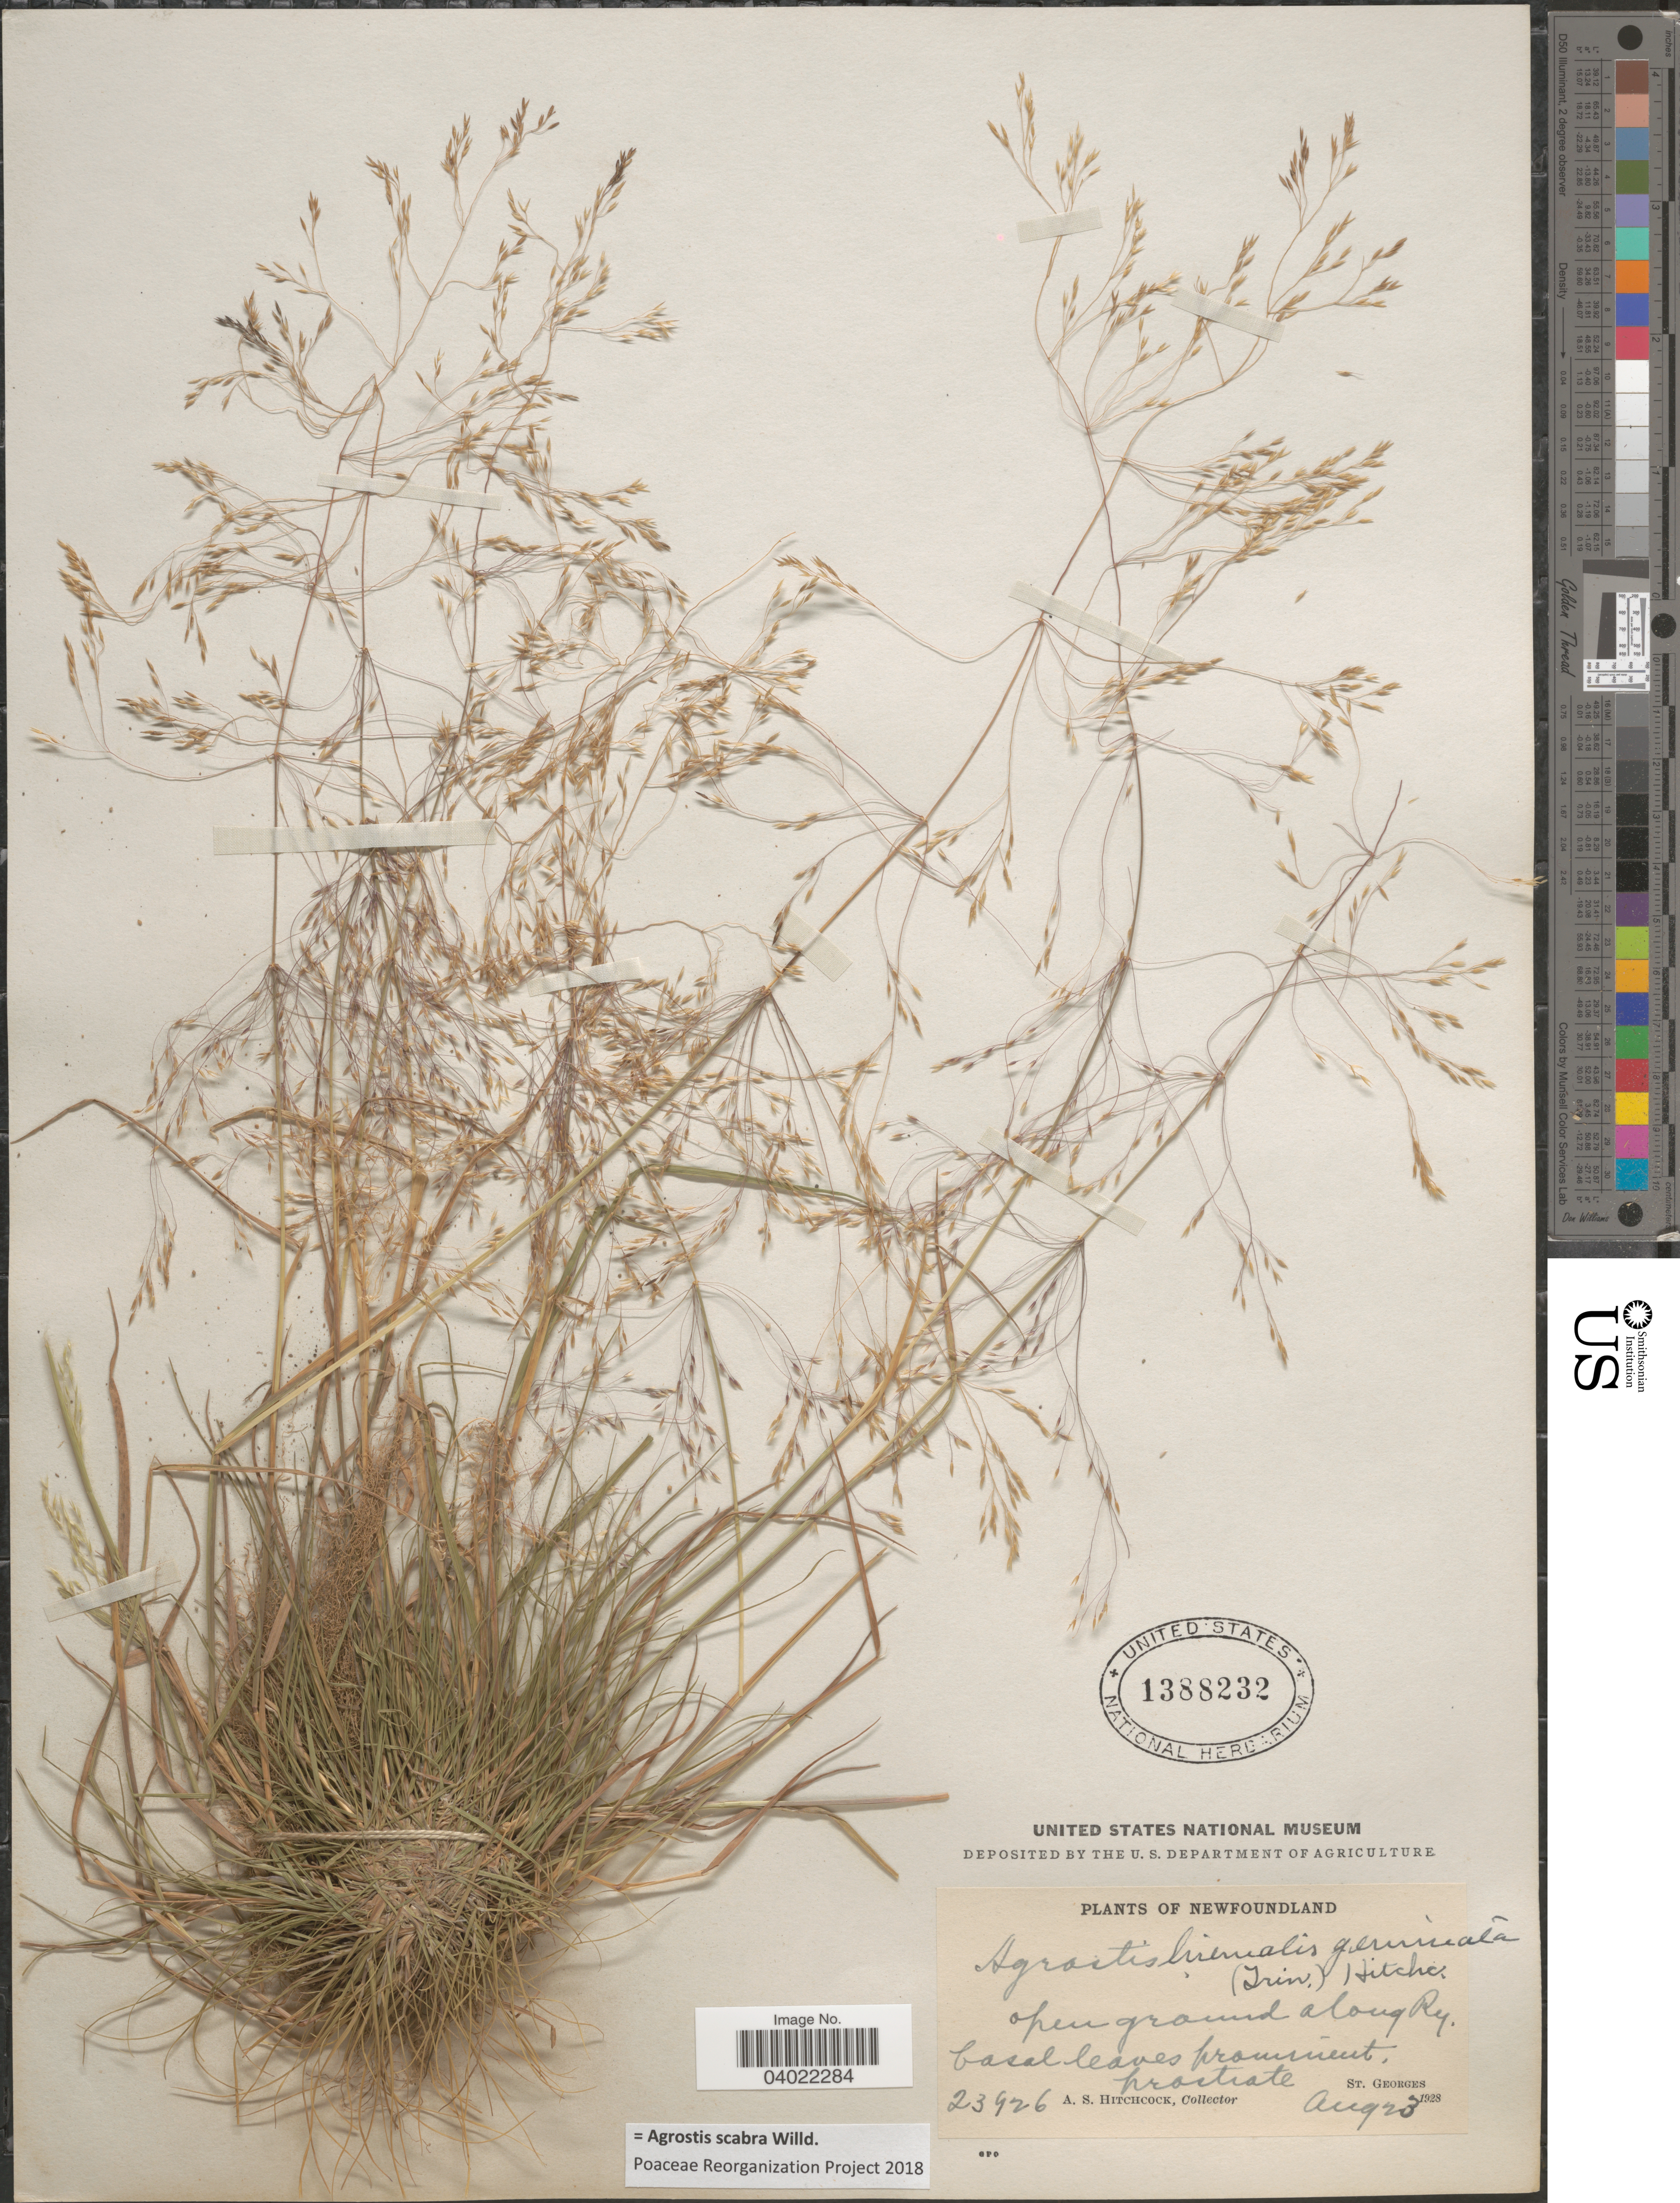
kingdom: Plantae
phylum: Tracheophyta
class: Liliopsida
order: Poales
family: Poaceae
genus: Agrostis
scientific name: Agrostis scabra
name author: Willd.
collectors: A. S. Hitchcock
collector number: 23926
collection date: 1928-08-23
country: Canada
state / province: Newfoundland and Labrador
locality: St. Georges.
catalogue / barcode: US 1388232